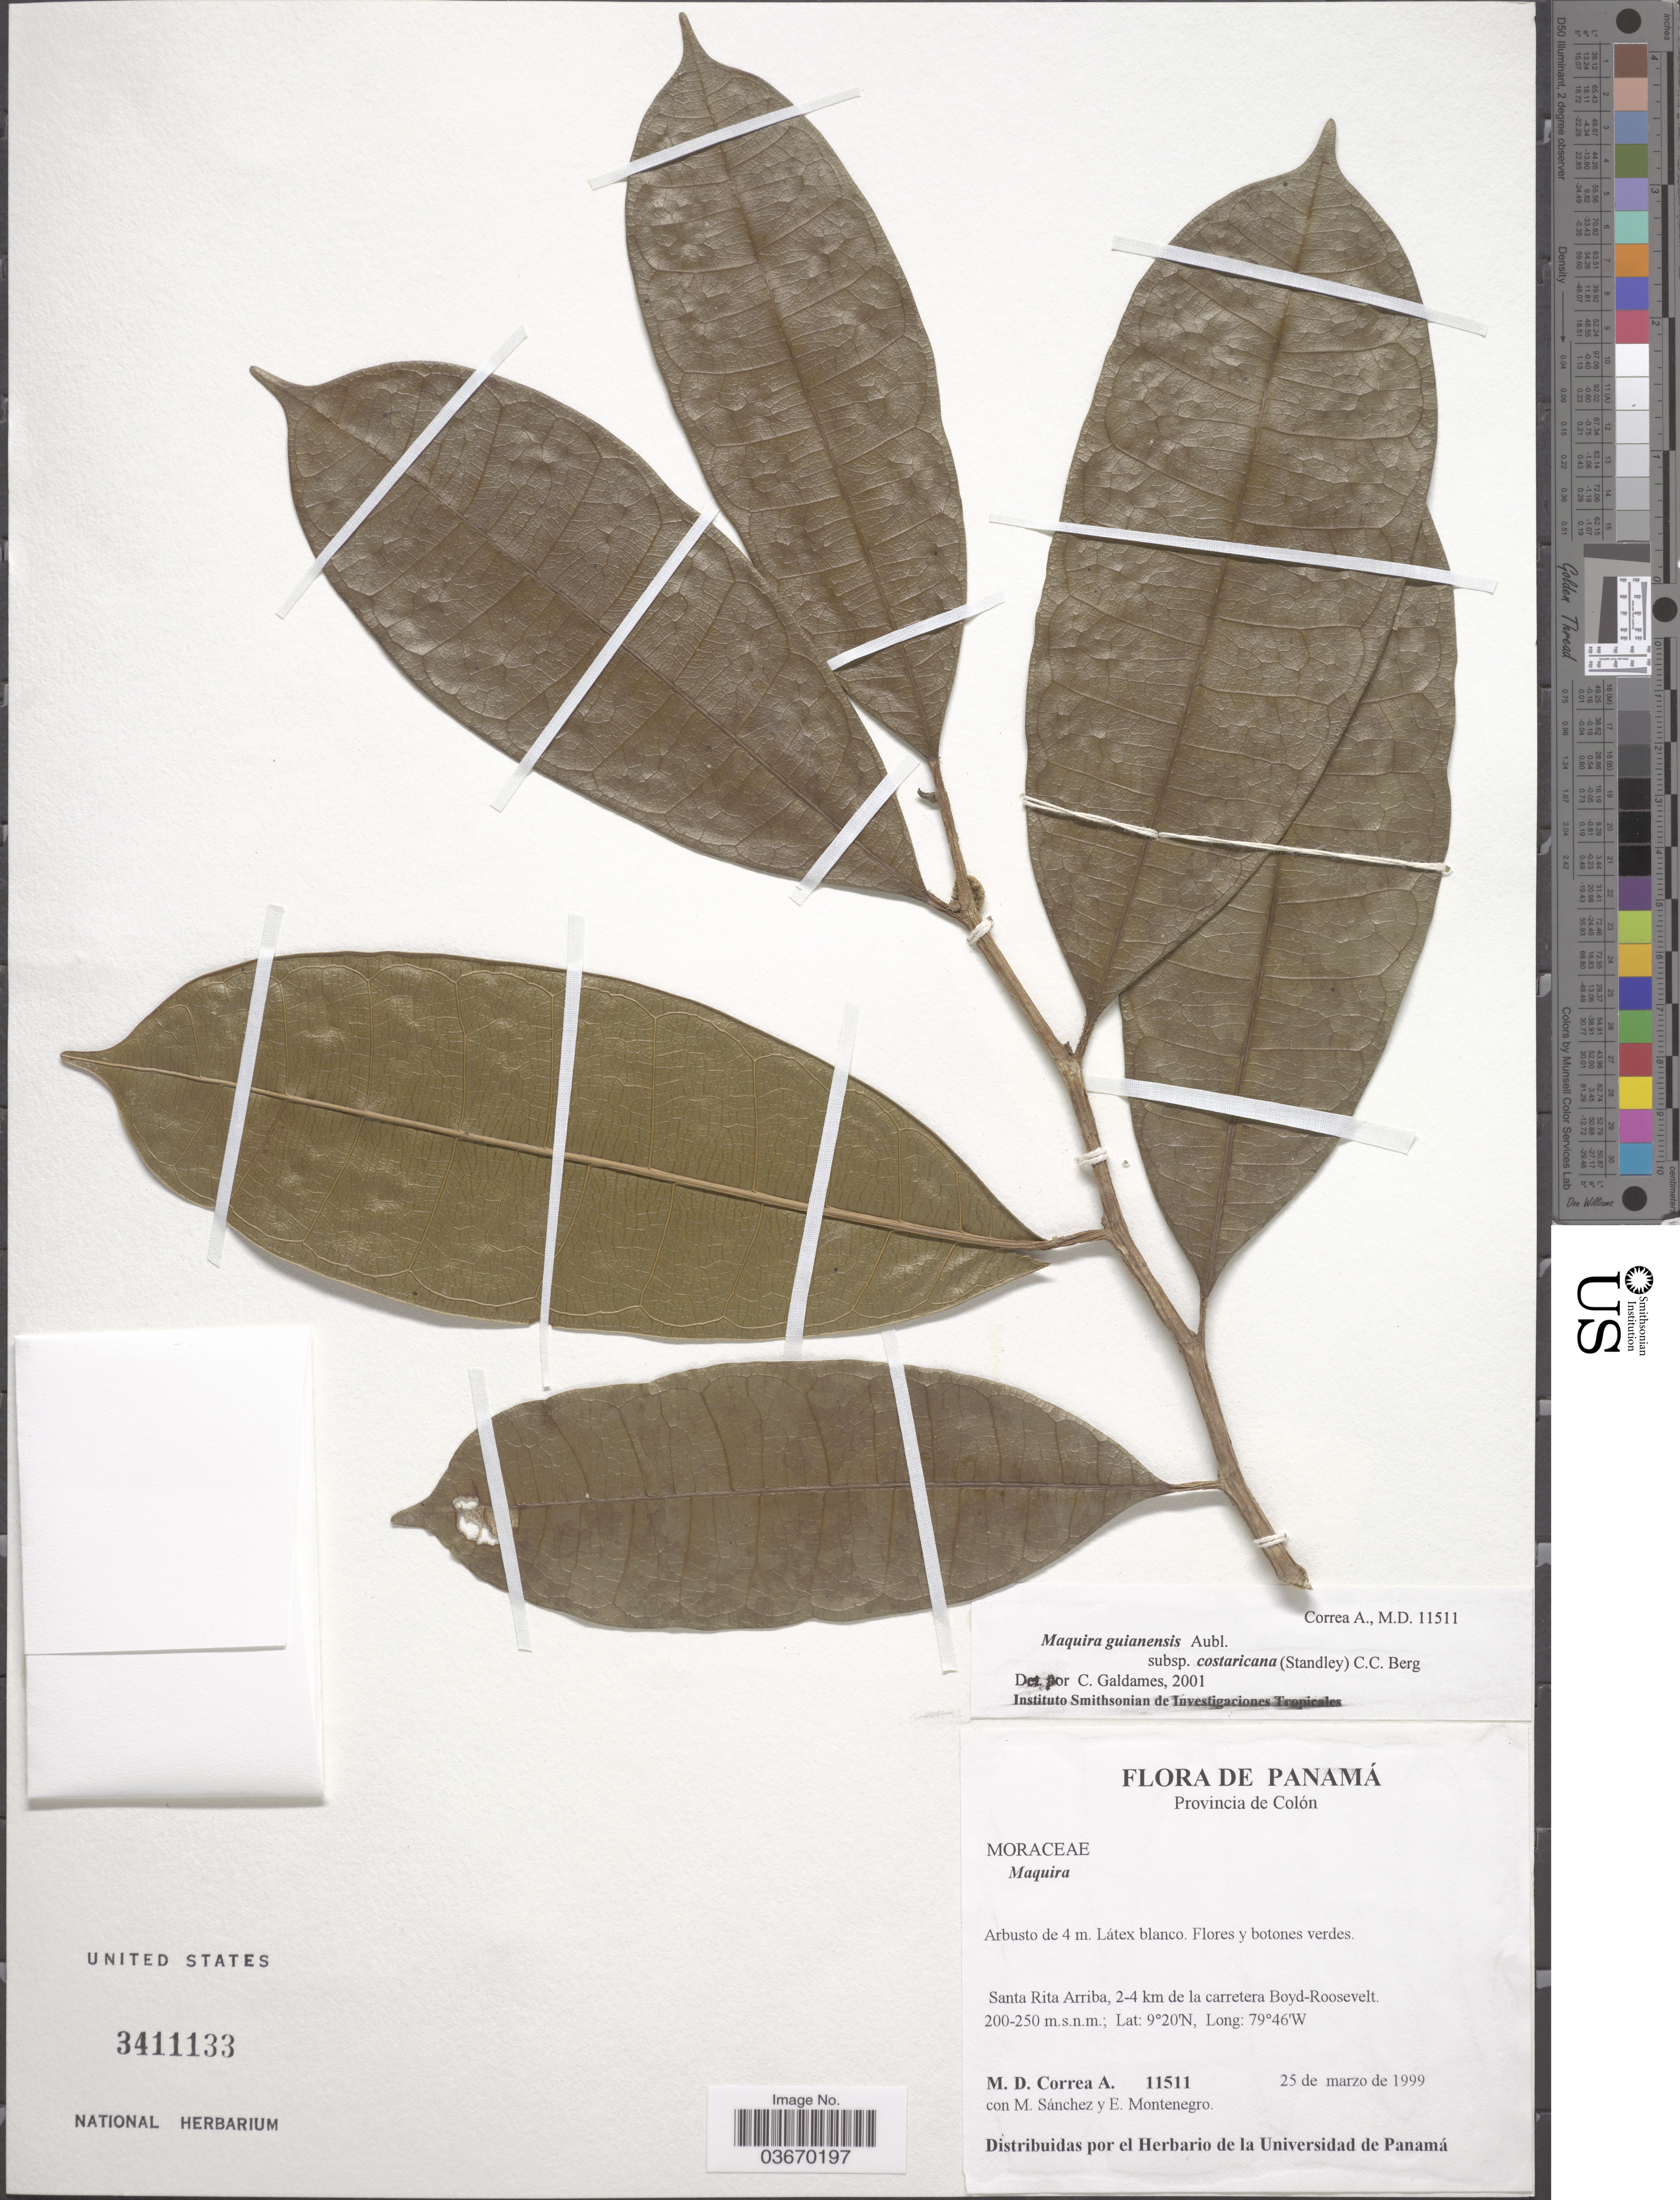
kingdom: Plantae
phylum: Tracheophyta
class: Magnoliopsida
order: Rosales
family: Moraceae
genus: Maquira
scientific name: Maquira costaricana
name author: (Standl.) C.C. Berg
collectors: M. D. Corrêa-A., M. Sánchez & E. Montenegro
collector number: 11511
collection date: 1999-03-25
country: Panama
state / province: Colón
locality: Santa Rita Arriba, 2-4 km de la carretera Boyd-Roosevelt.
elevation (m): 200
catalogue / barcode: US 3411133